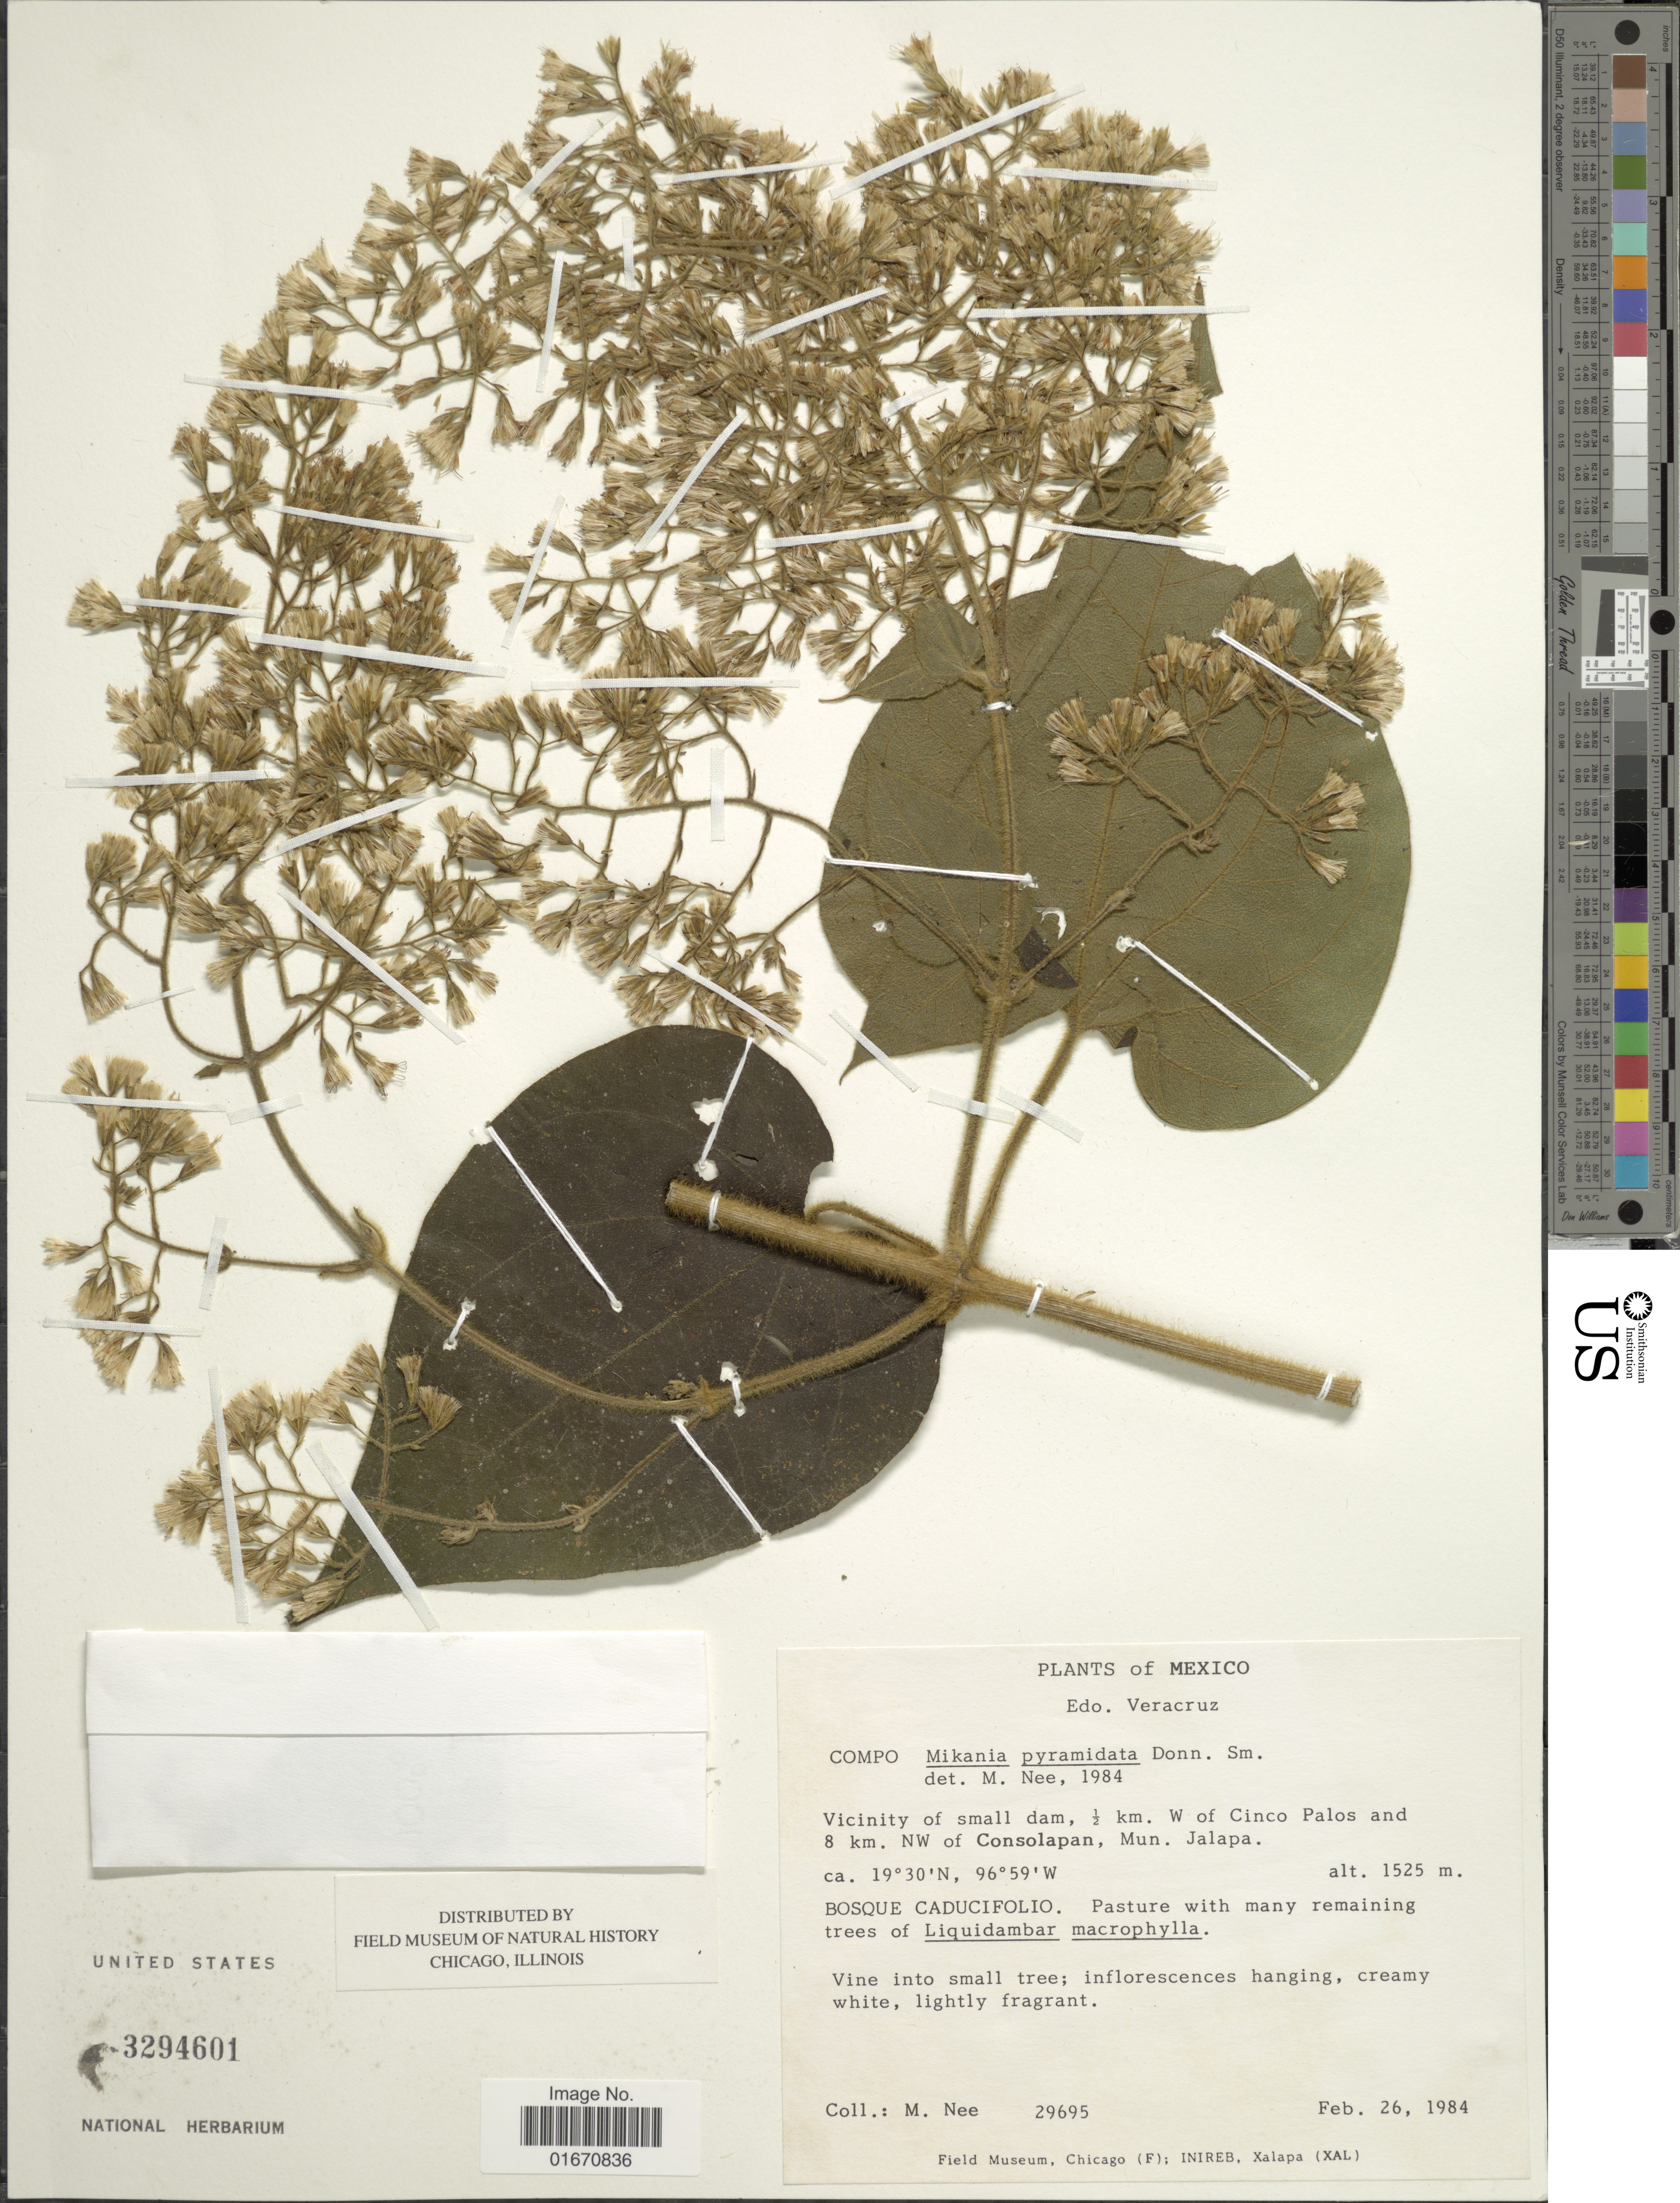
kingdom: Plantae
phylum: Tracheophyta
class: Magnoliopsida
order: Asterales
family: Asteraceae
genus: Mikania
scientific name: Mikania pyramidata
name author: Donn. Sm.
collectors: M. Nee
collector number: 29695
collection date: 1984-02-26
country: Mexico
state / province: Veracruz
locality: Edo. Veracruz, Vicinity of small dam, ½ km W of Cinco Palos and 8 km NW of Consolapan, Mun. Jalapa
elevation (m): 1525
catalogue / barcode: US 3294601